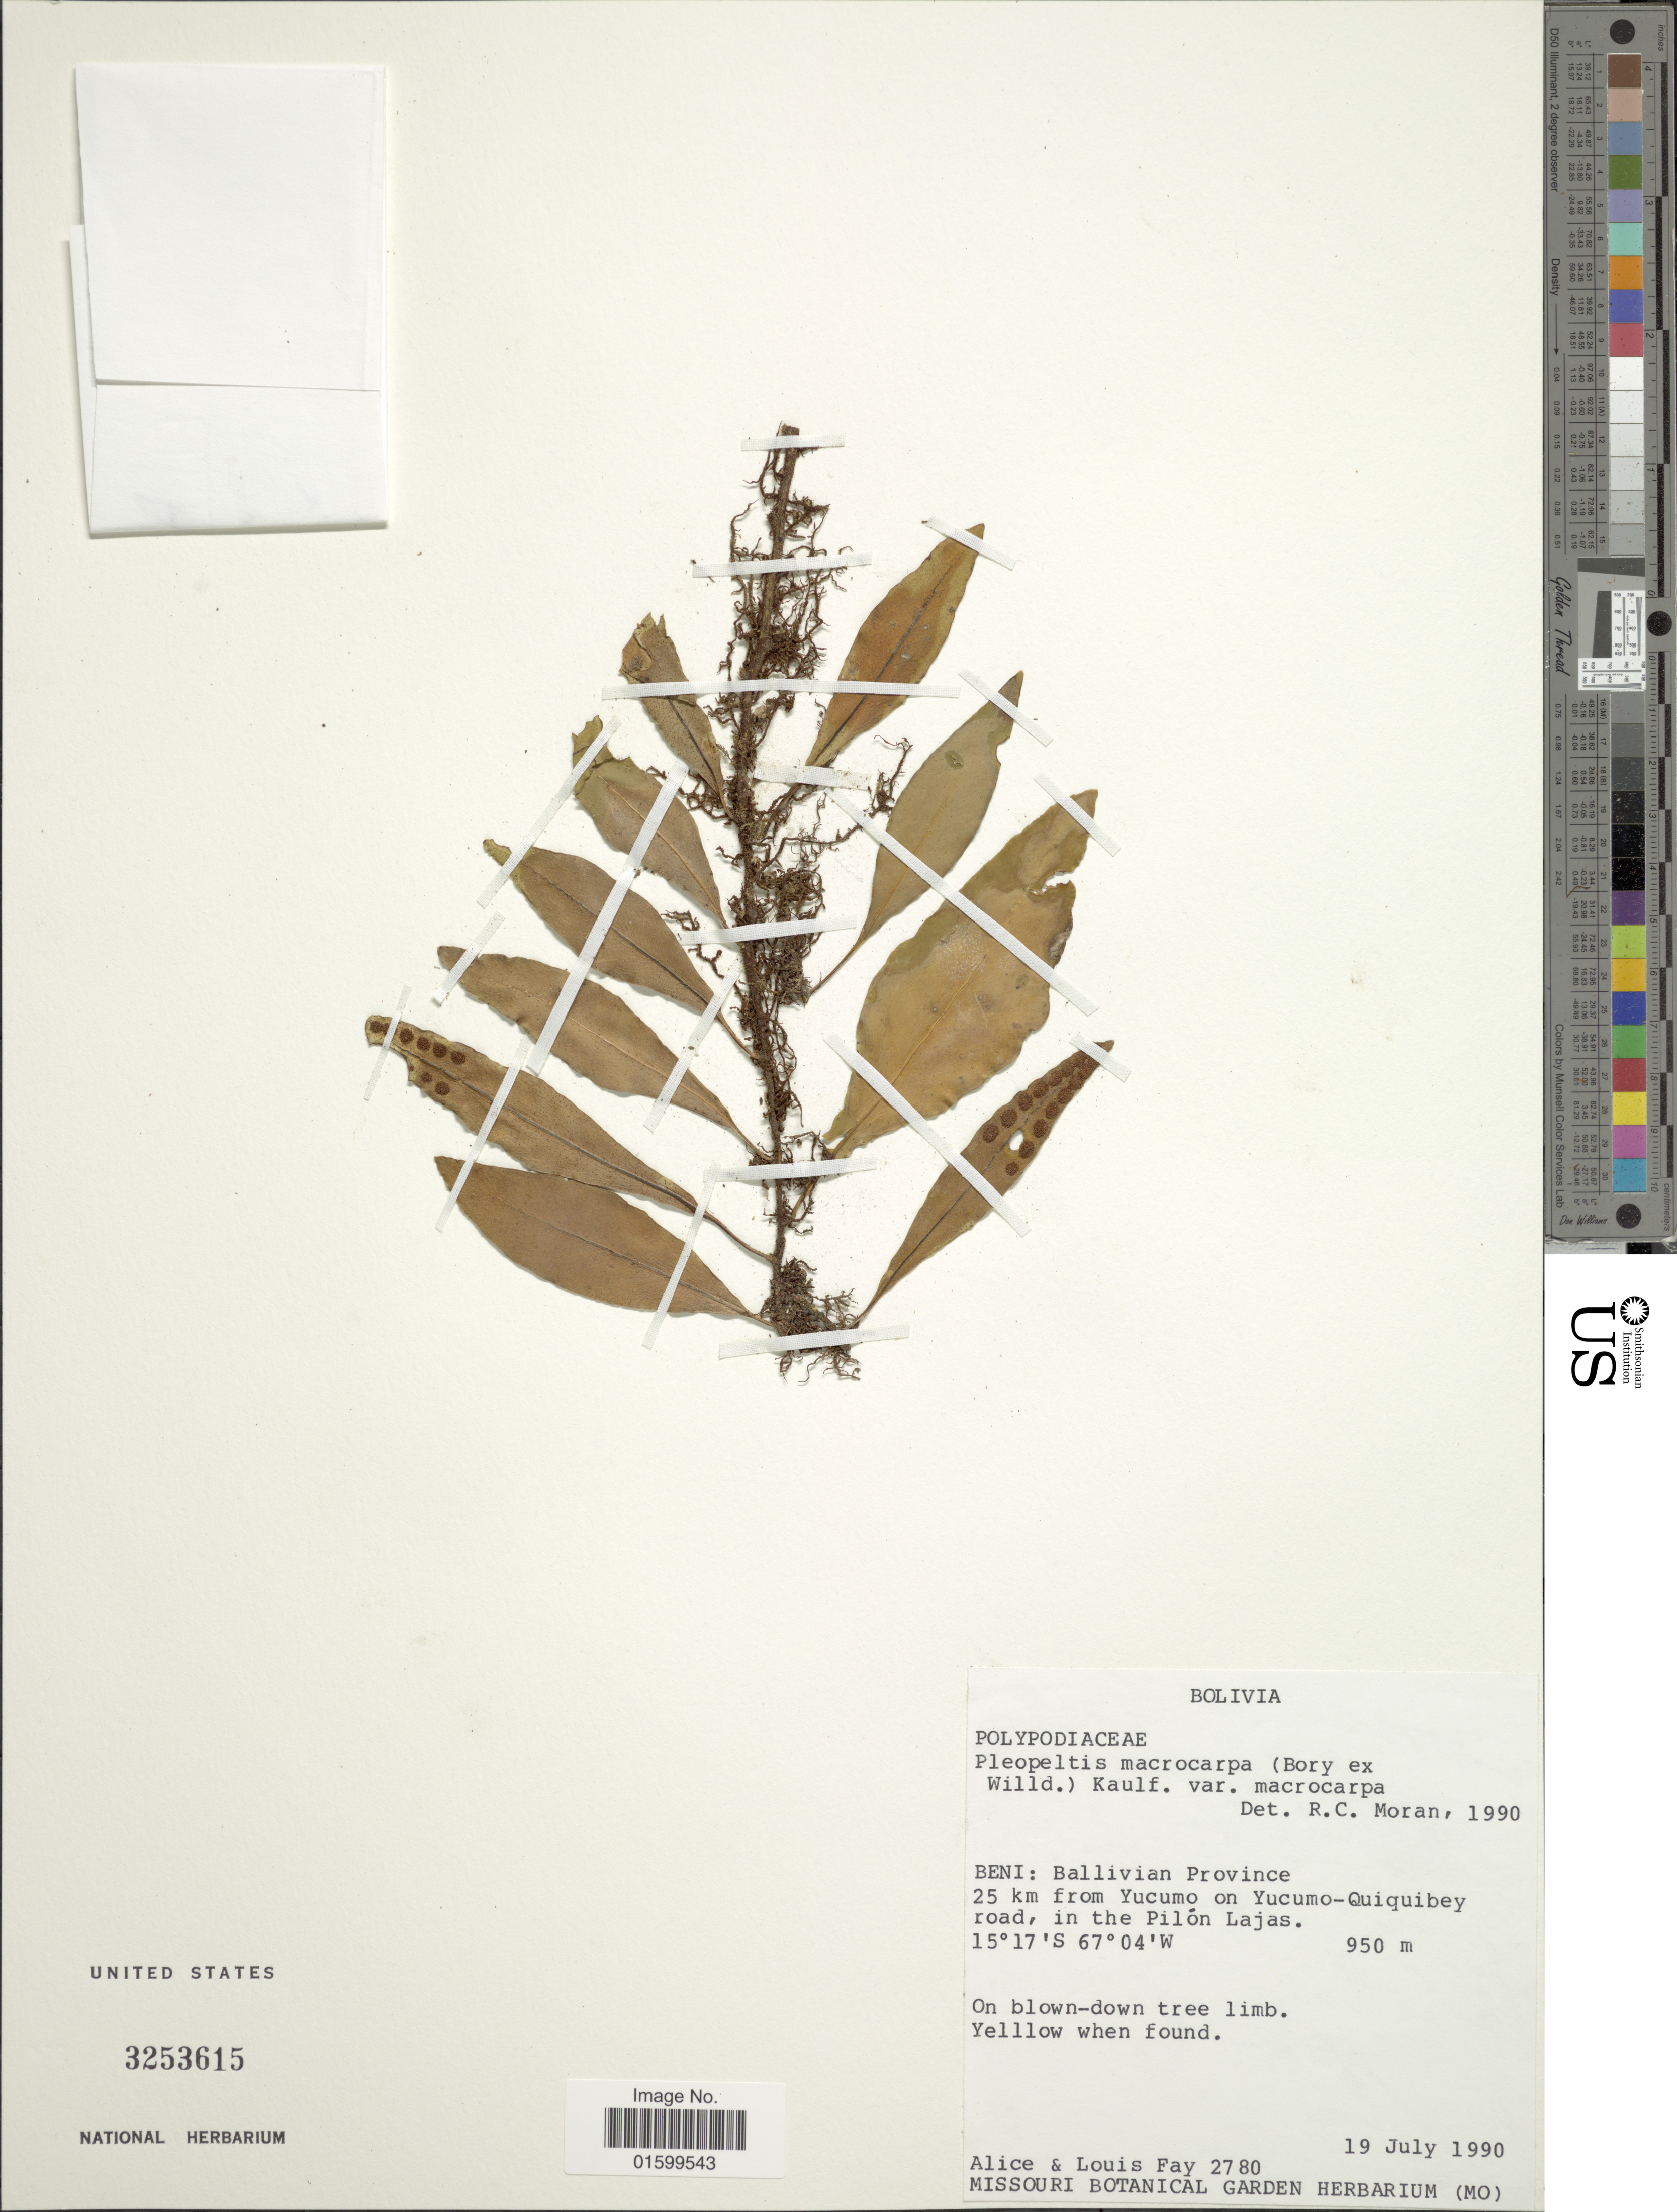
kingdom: Plantae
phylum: Tracheophyta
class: Polypodiopsida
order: Polypodiales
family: Polypodiaceae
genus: Pleopeltis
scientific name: Pleopeltis macrocarpa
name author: (Bory ex Willd.) Kaulf.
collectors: A. Fay & L. Fay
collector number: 2780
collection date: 1990-07-19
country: Bolivia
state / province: Beni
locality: Beni: Ballivian Province, 25 km from Yucumo on Yucumo-Quiquibey road, in the Pilon Lajas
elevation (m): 950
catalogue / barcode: US 3253615